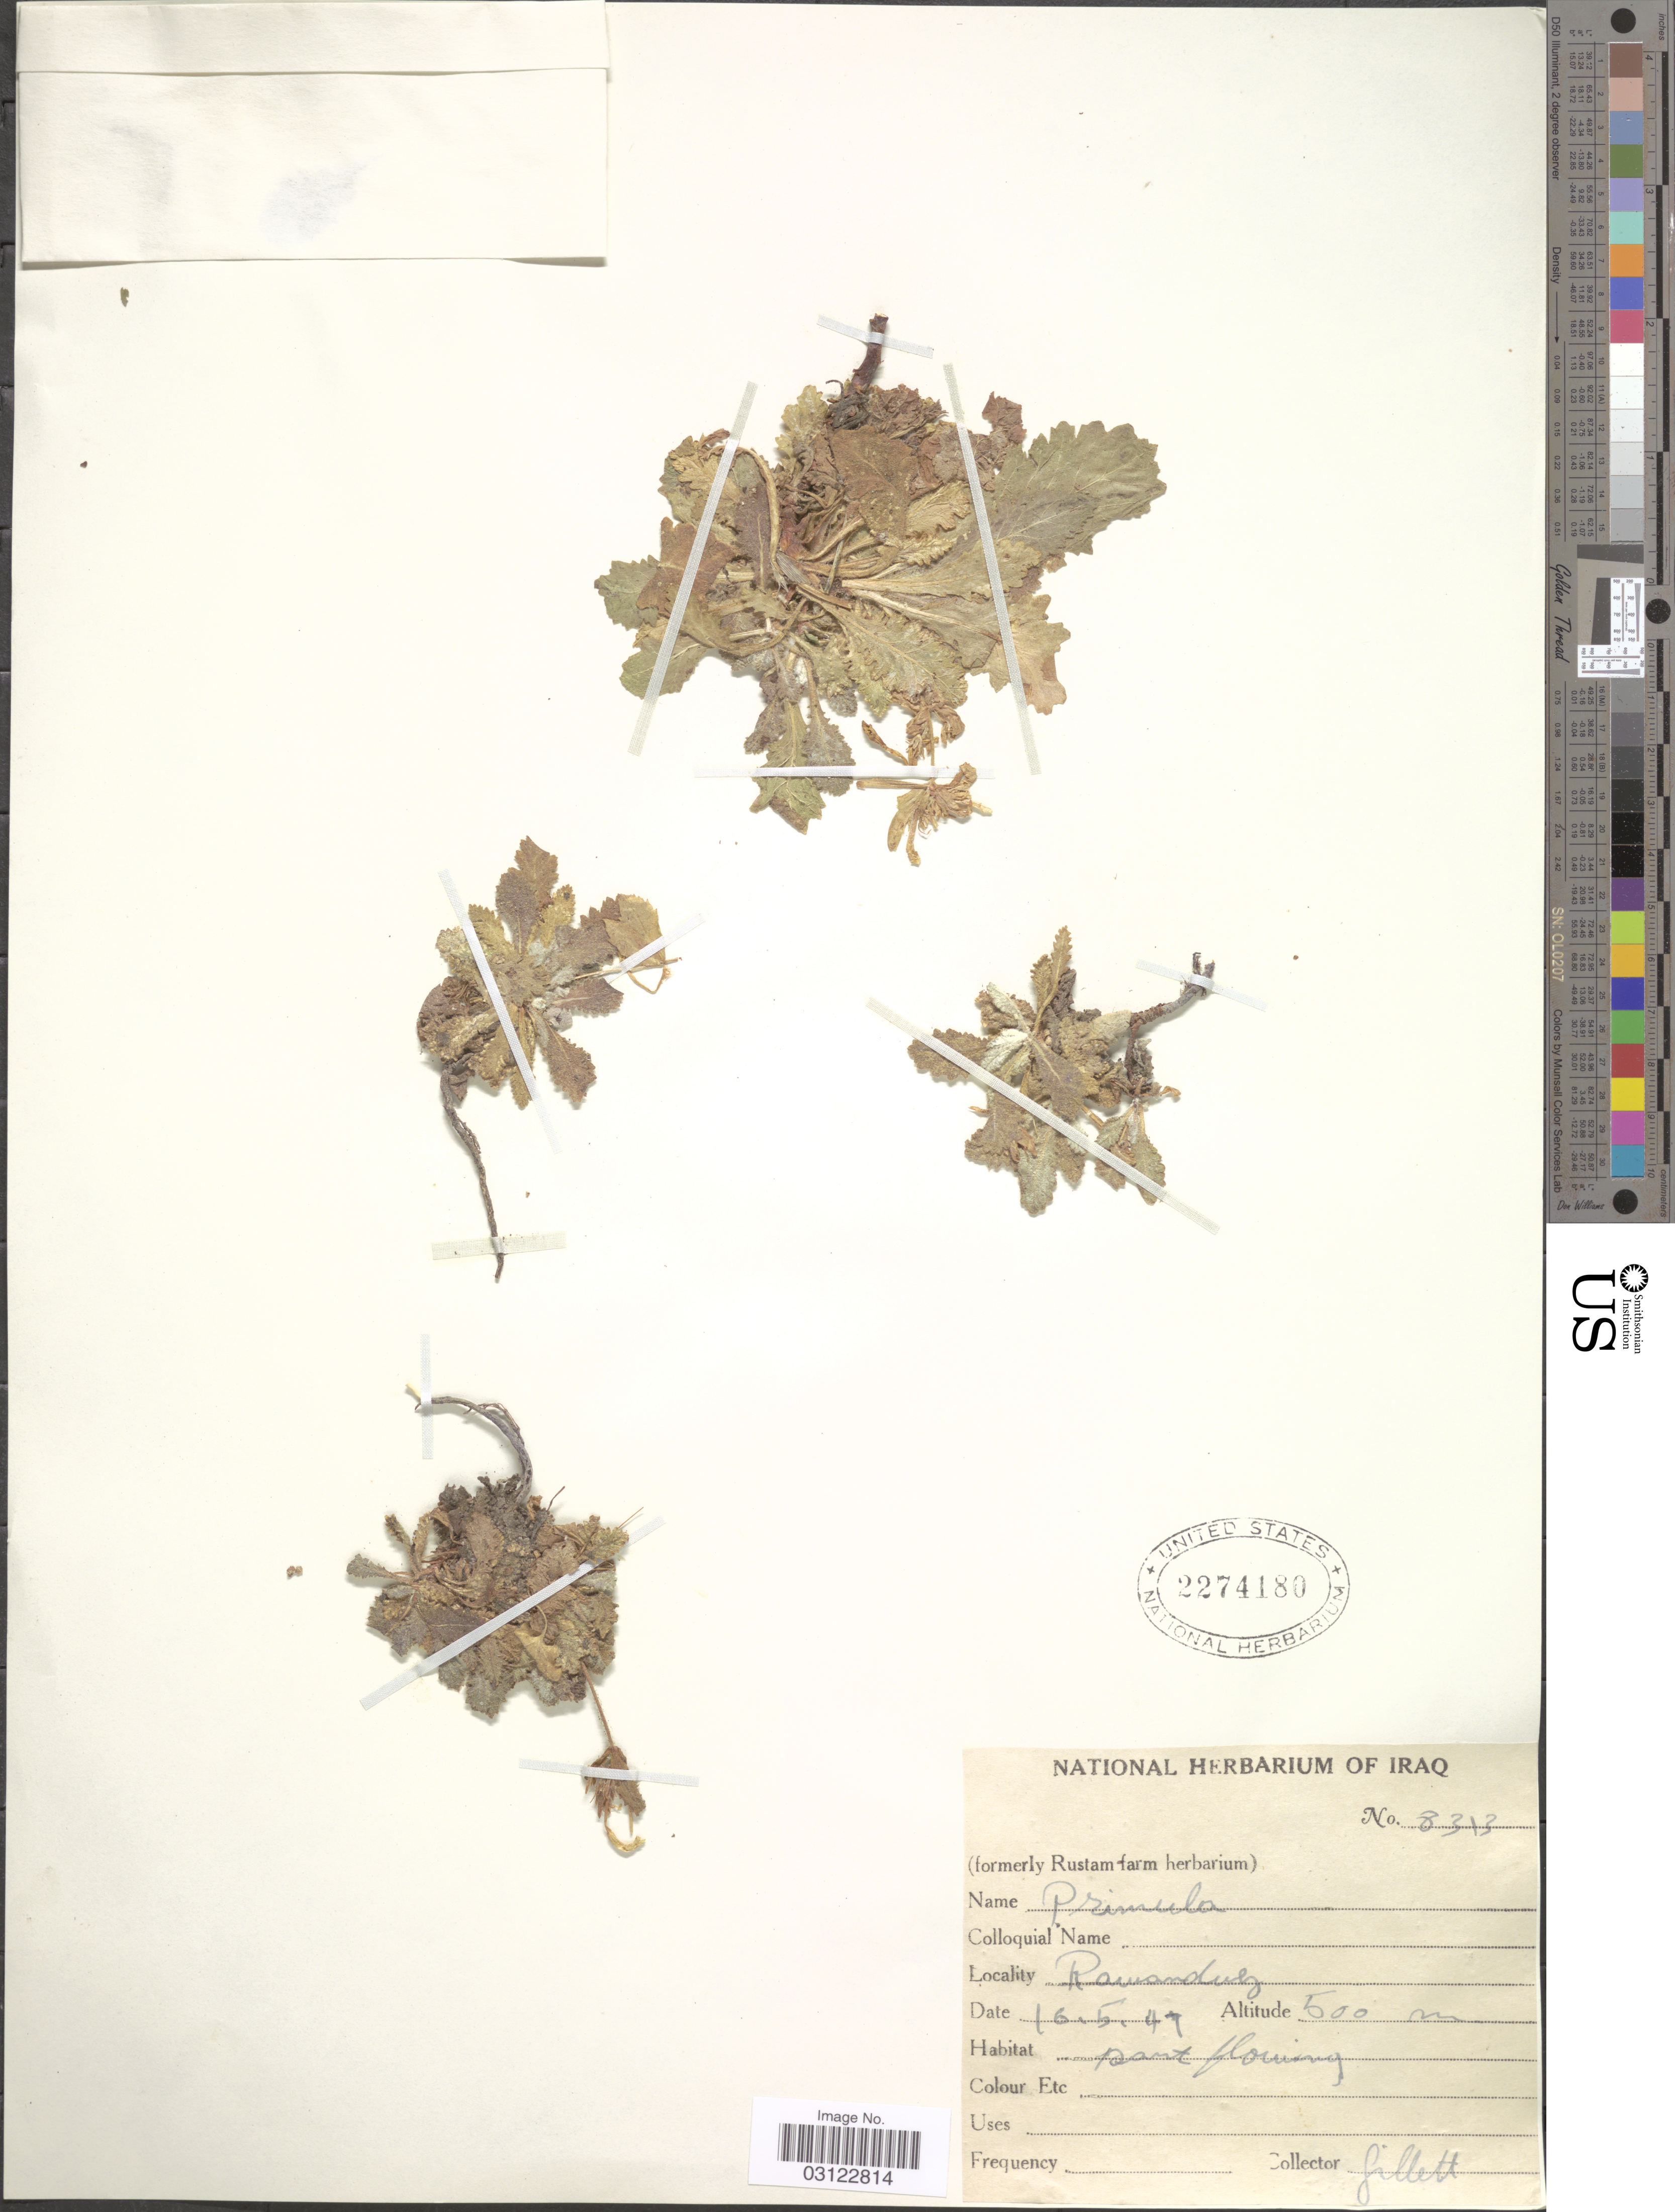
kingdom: Plantae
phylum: Tracheophyta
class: Magnoliopsida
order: Ericales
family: Primulaceae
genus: Primula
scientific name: Primula sp.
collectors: Gillett, --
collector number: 8313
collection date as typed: Transcribed d/m/y: 10/5/47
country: Iraq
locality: Rawanduz.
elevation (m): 500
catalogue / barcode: US 2274180